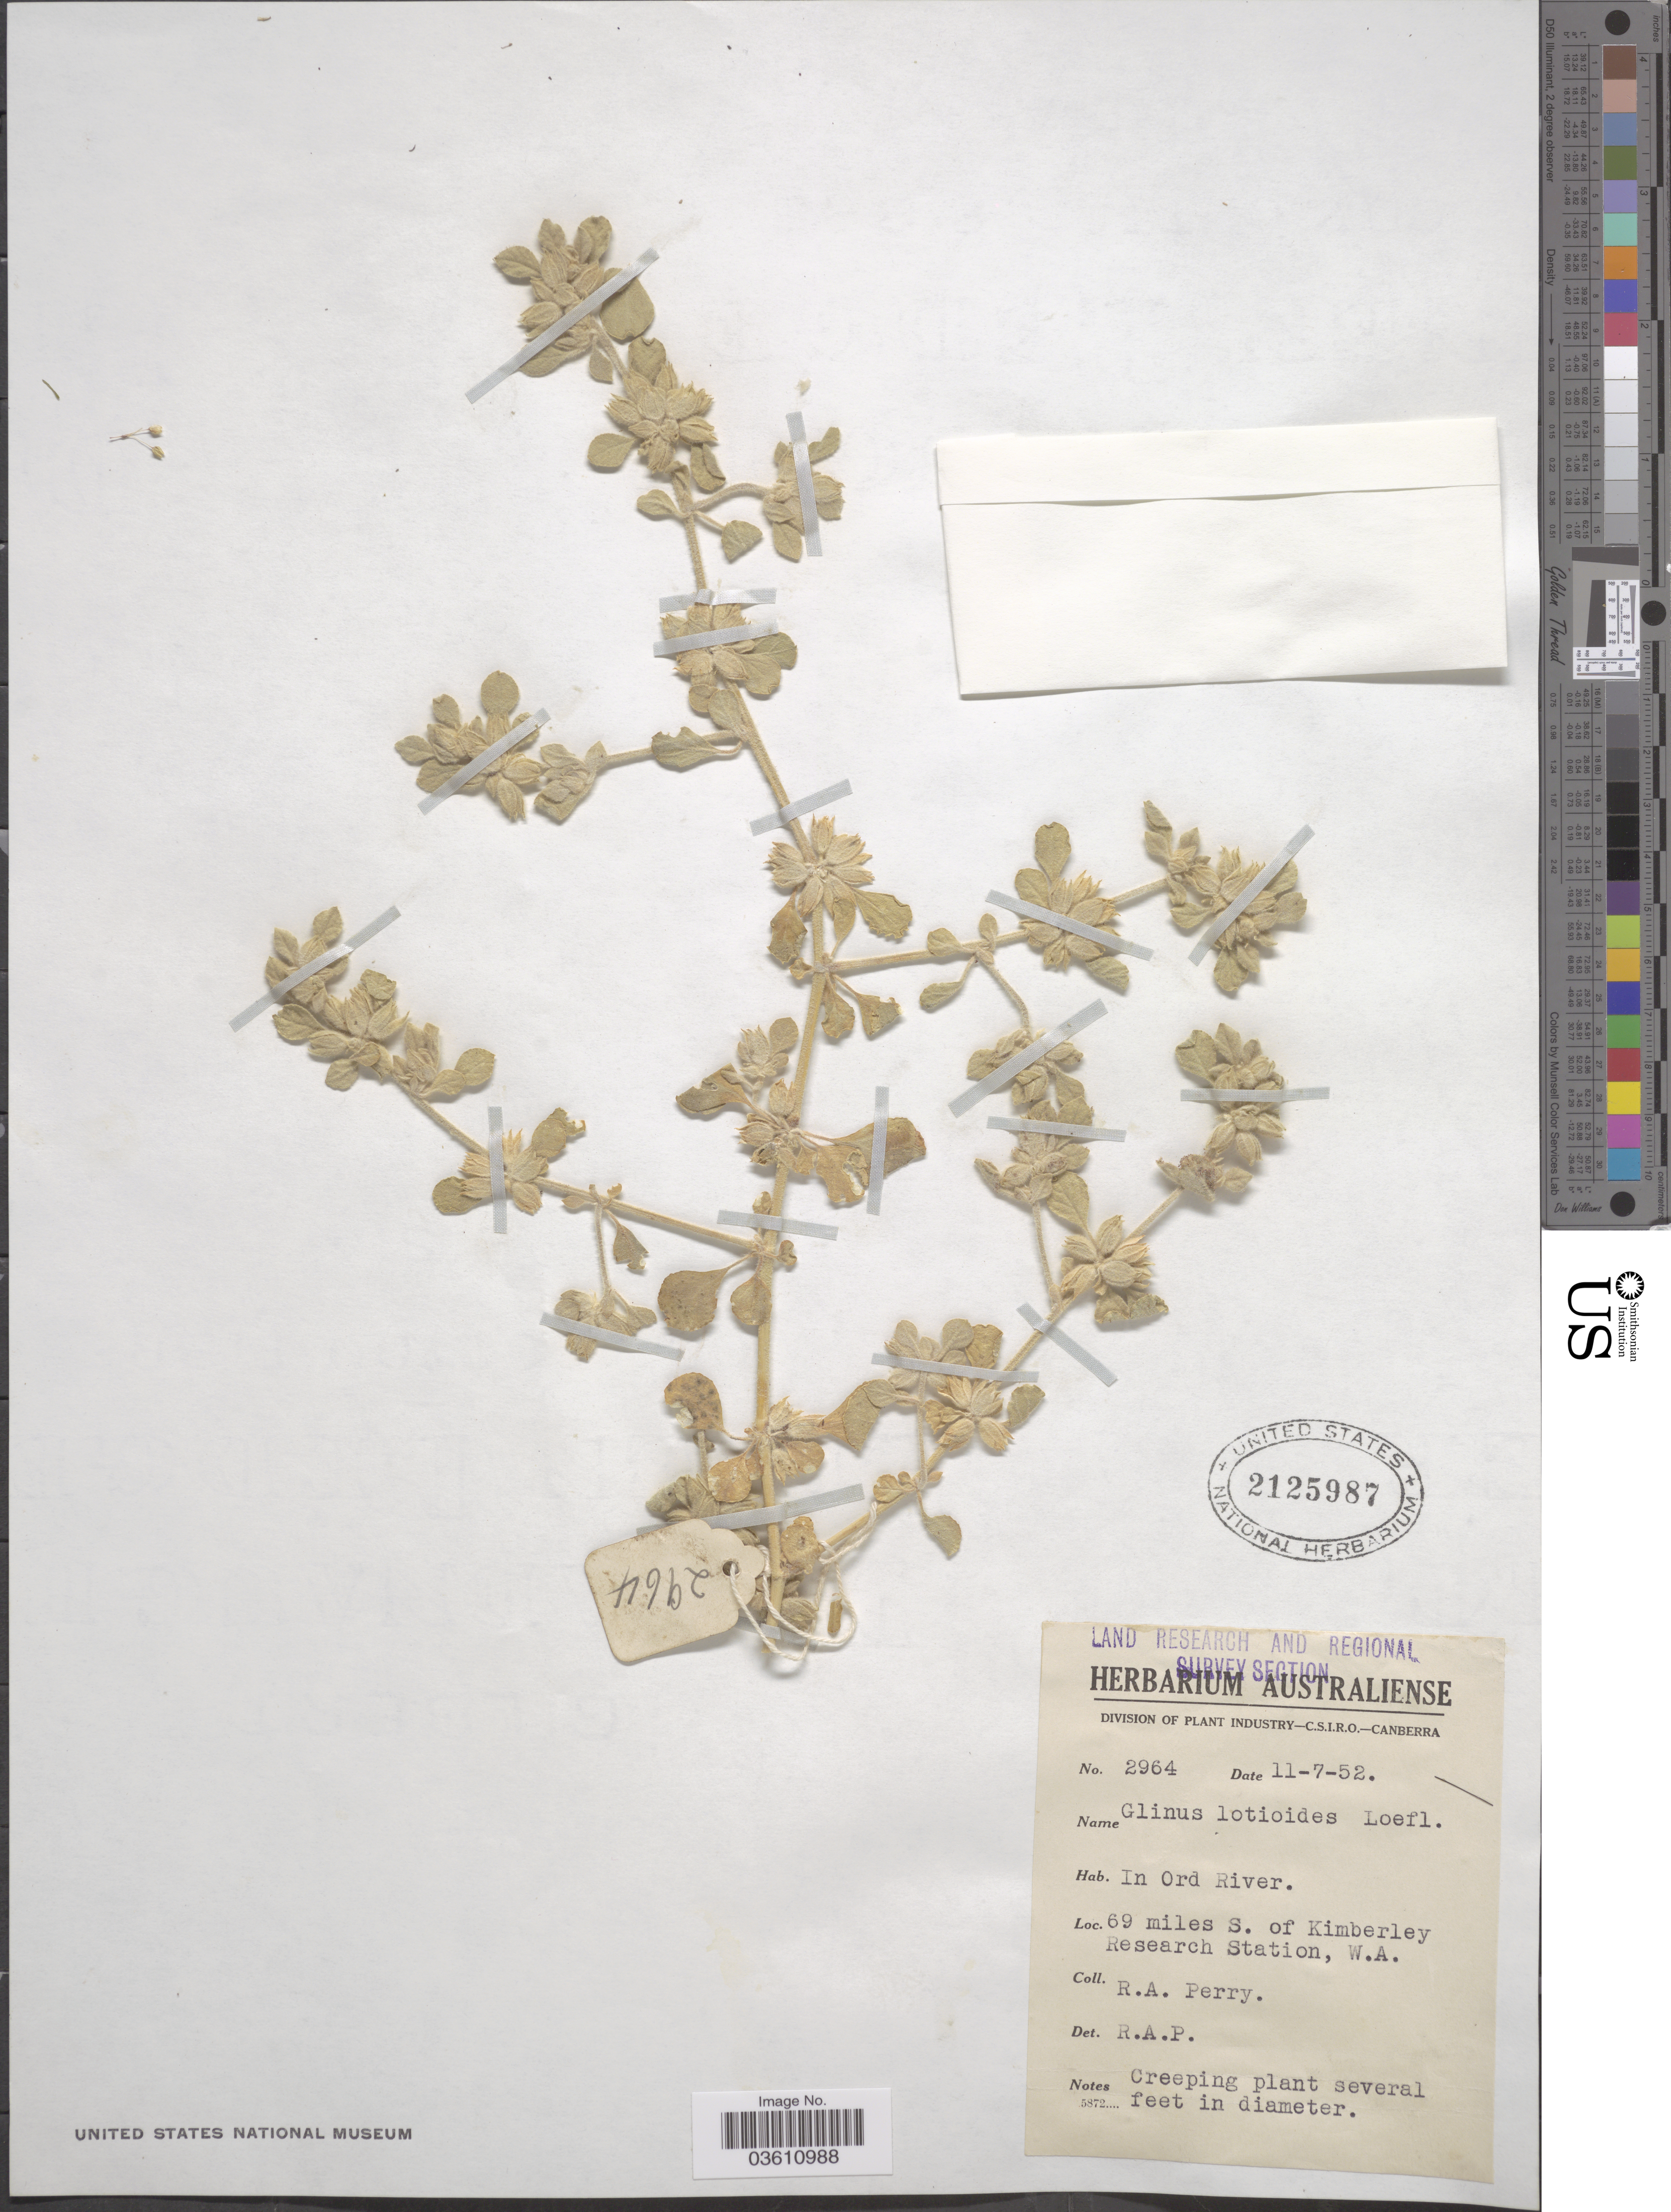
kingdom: Plantae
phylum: Tracheophyta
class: Magnoliopsida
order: Caryophyllales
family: Molluginaceae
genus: Glinus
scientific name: Glinus lotoides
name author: L.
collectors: Perry, R. A.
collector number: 2964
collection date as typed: Transcribed d/m/y: 11/7/52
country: Australia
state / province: Western Australia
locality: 69 miles S. of Kimberley Research Station.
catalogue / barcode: US 2125987